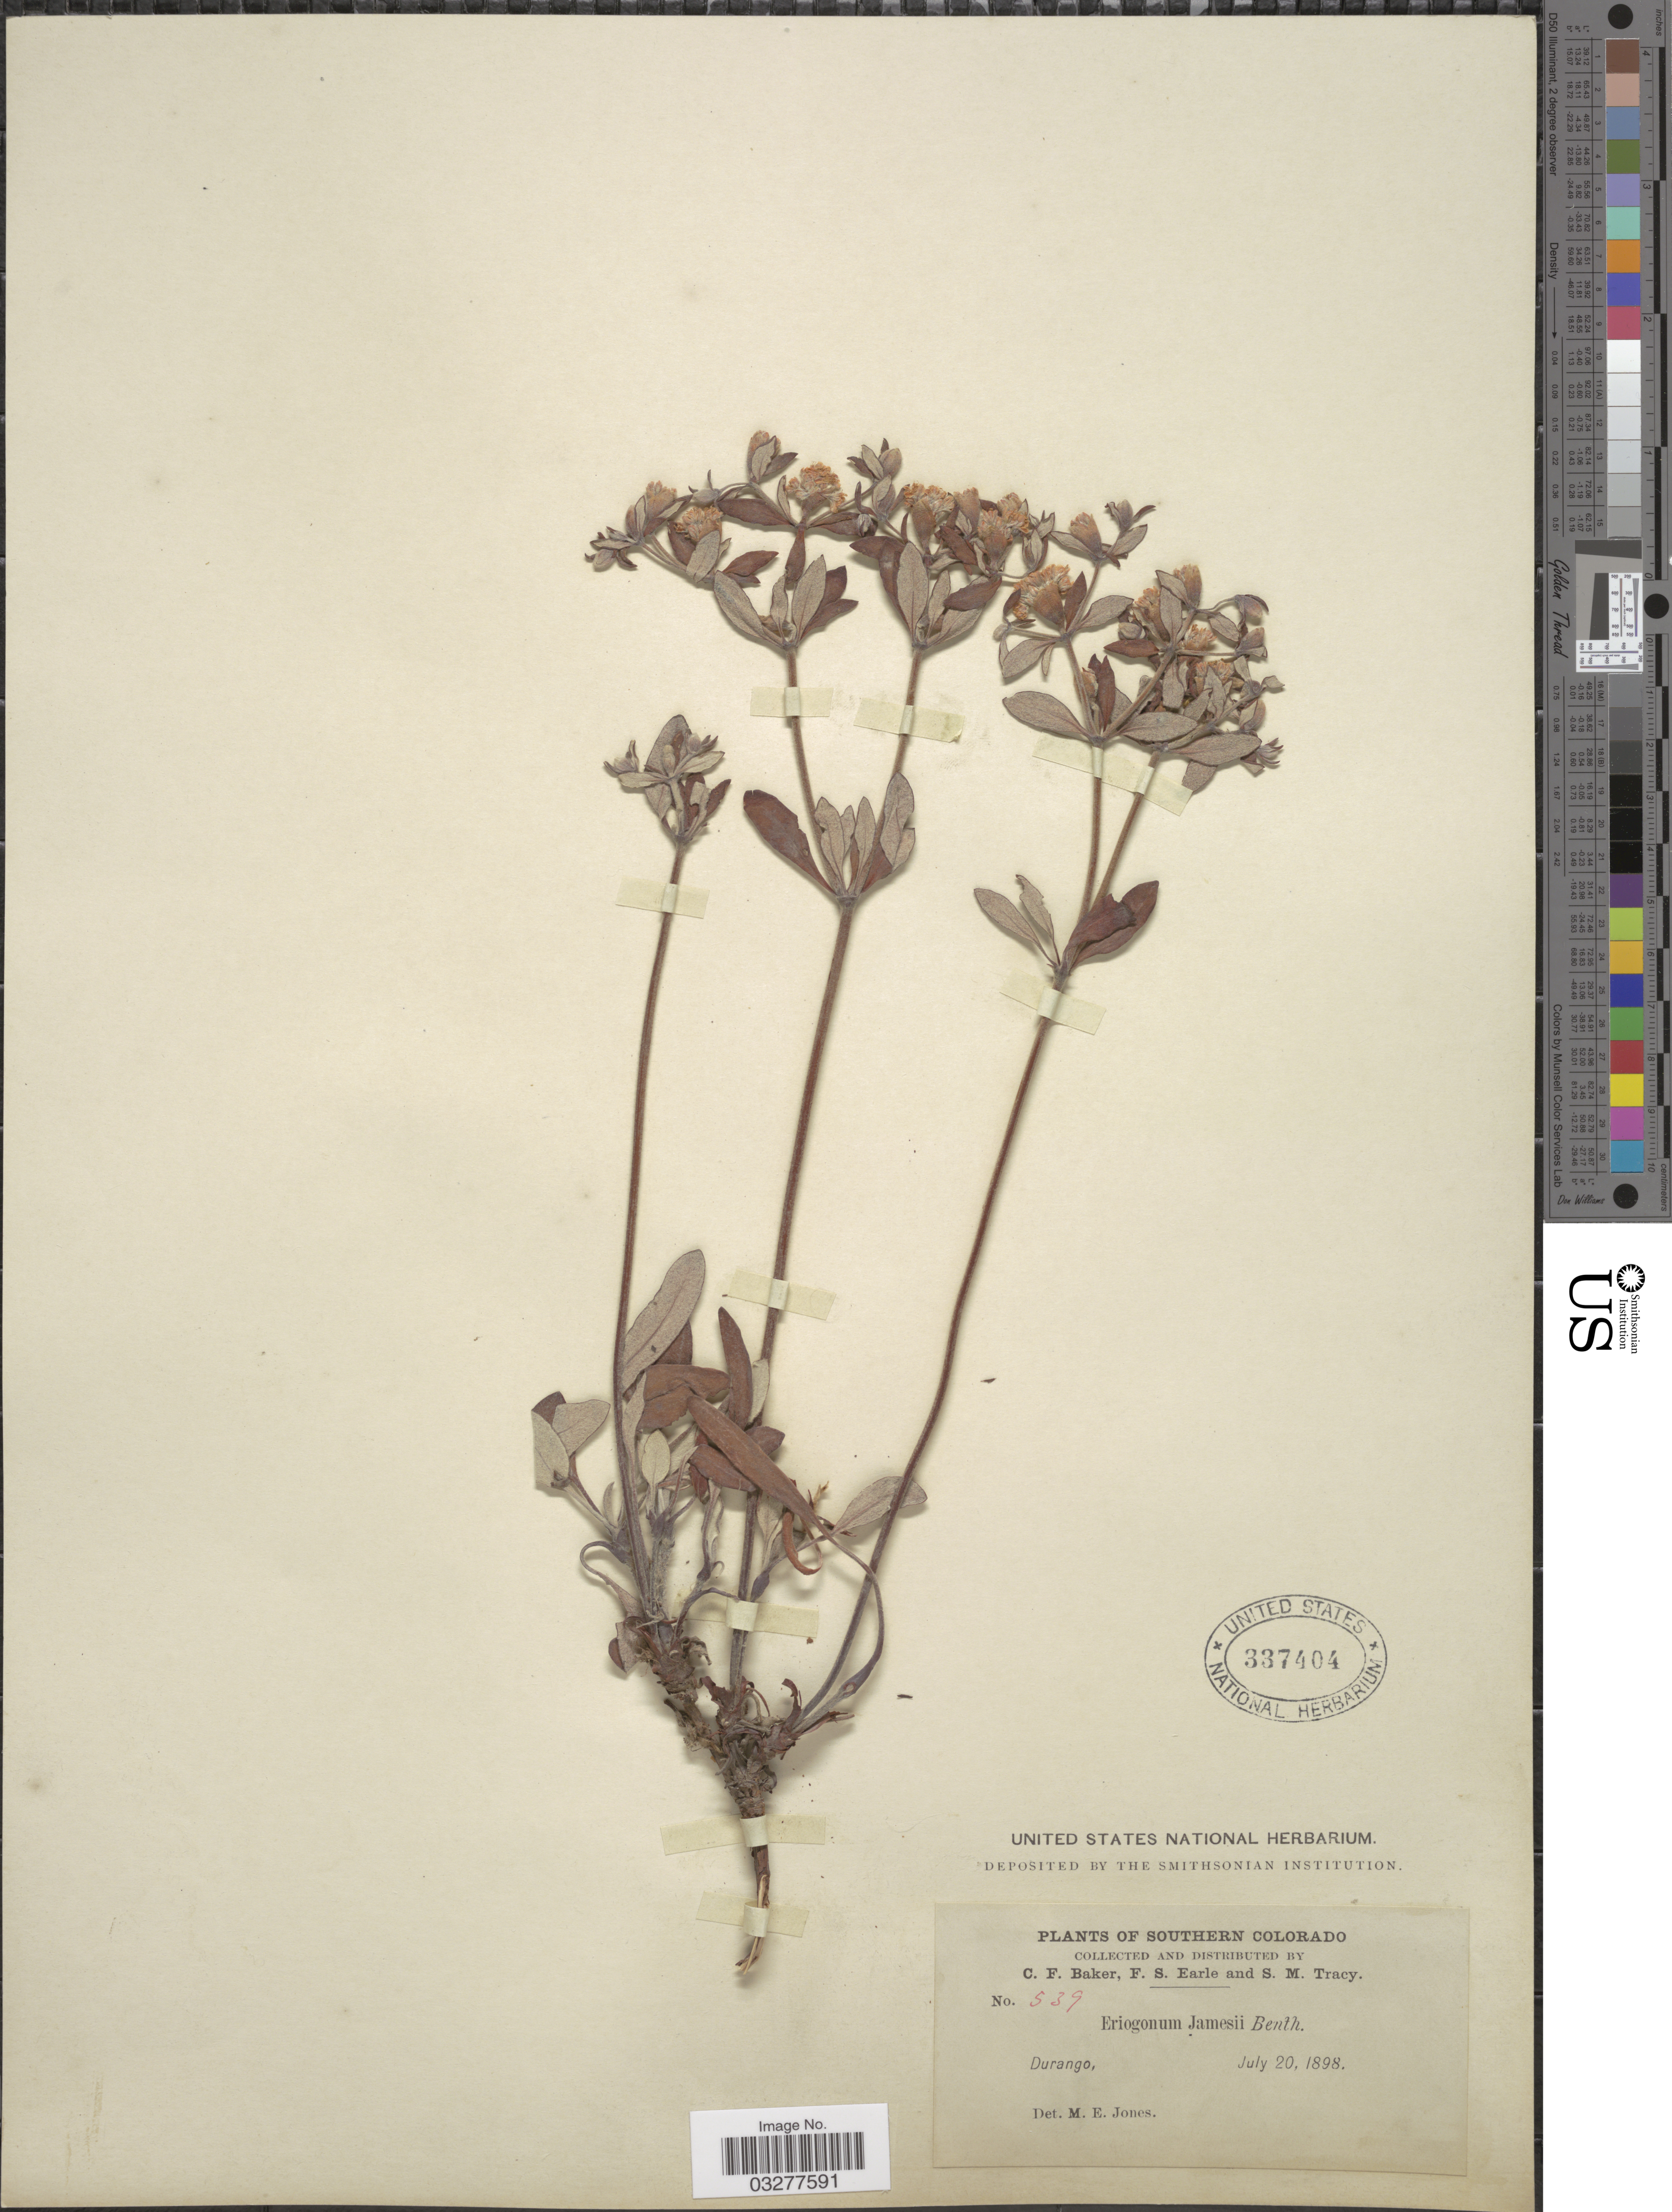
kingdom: Plantae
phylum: Tracheophyta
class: Magnoliopsida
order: Caryophyllales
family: Polygonaceae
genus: Eriogonum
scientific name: Eriogonum jamesii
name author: Benth.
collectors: C. F. Baker, F. S. Earle & S. M. Tracy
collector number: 539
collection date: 1898-07-20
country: United States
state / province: Colorado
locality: Southern Colorado, Durango.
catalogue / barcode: US 337404